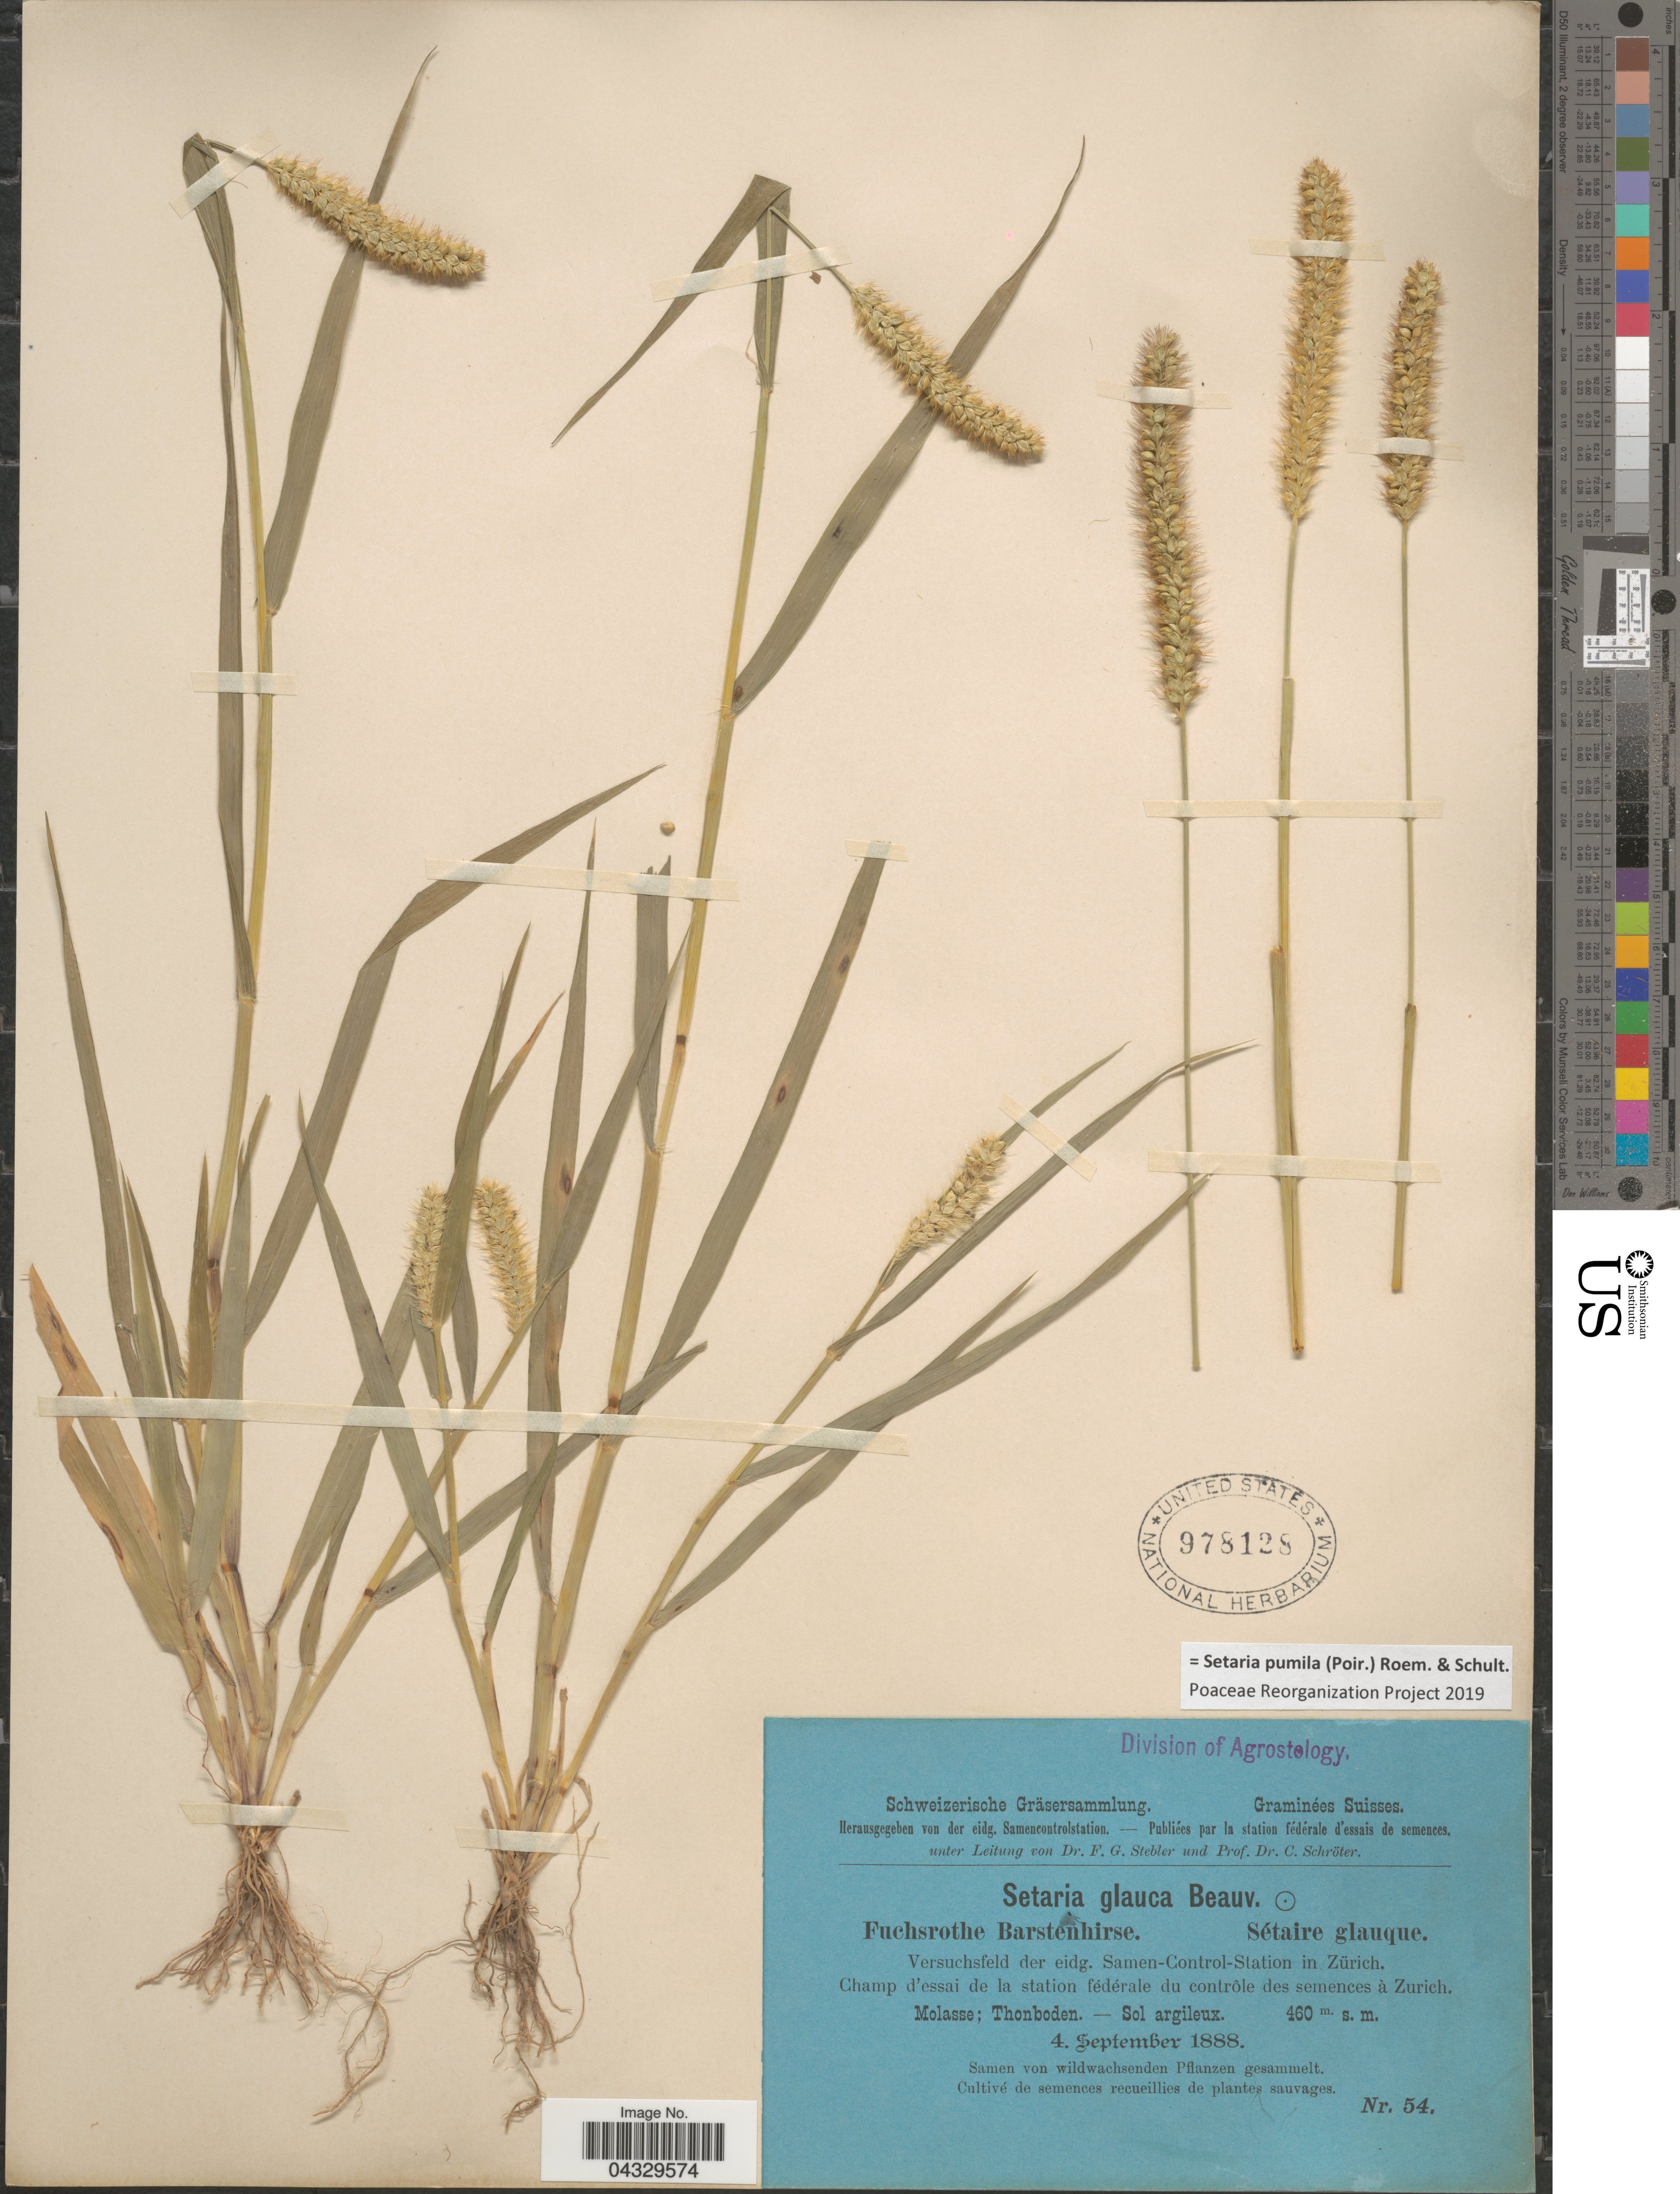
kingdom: Plantae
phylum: Tracheophyta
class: Liliopsida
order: Poales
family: Poaceae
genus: Setaria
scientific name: Setaria pumila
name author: (Poir.) Roem. & Schult.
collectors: Stebler, F.G. & Schröter, C.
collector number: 54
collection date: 1888-09-04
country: Switzerland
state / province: Zurich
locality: Versuchsfeld der eidg. Samen-Control-Station in Zürich. Champ d'essai de la station fédérale du contrôle des semences à Zurich.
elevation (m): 460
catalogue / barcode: US 978128